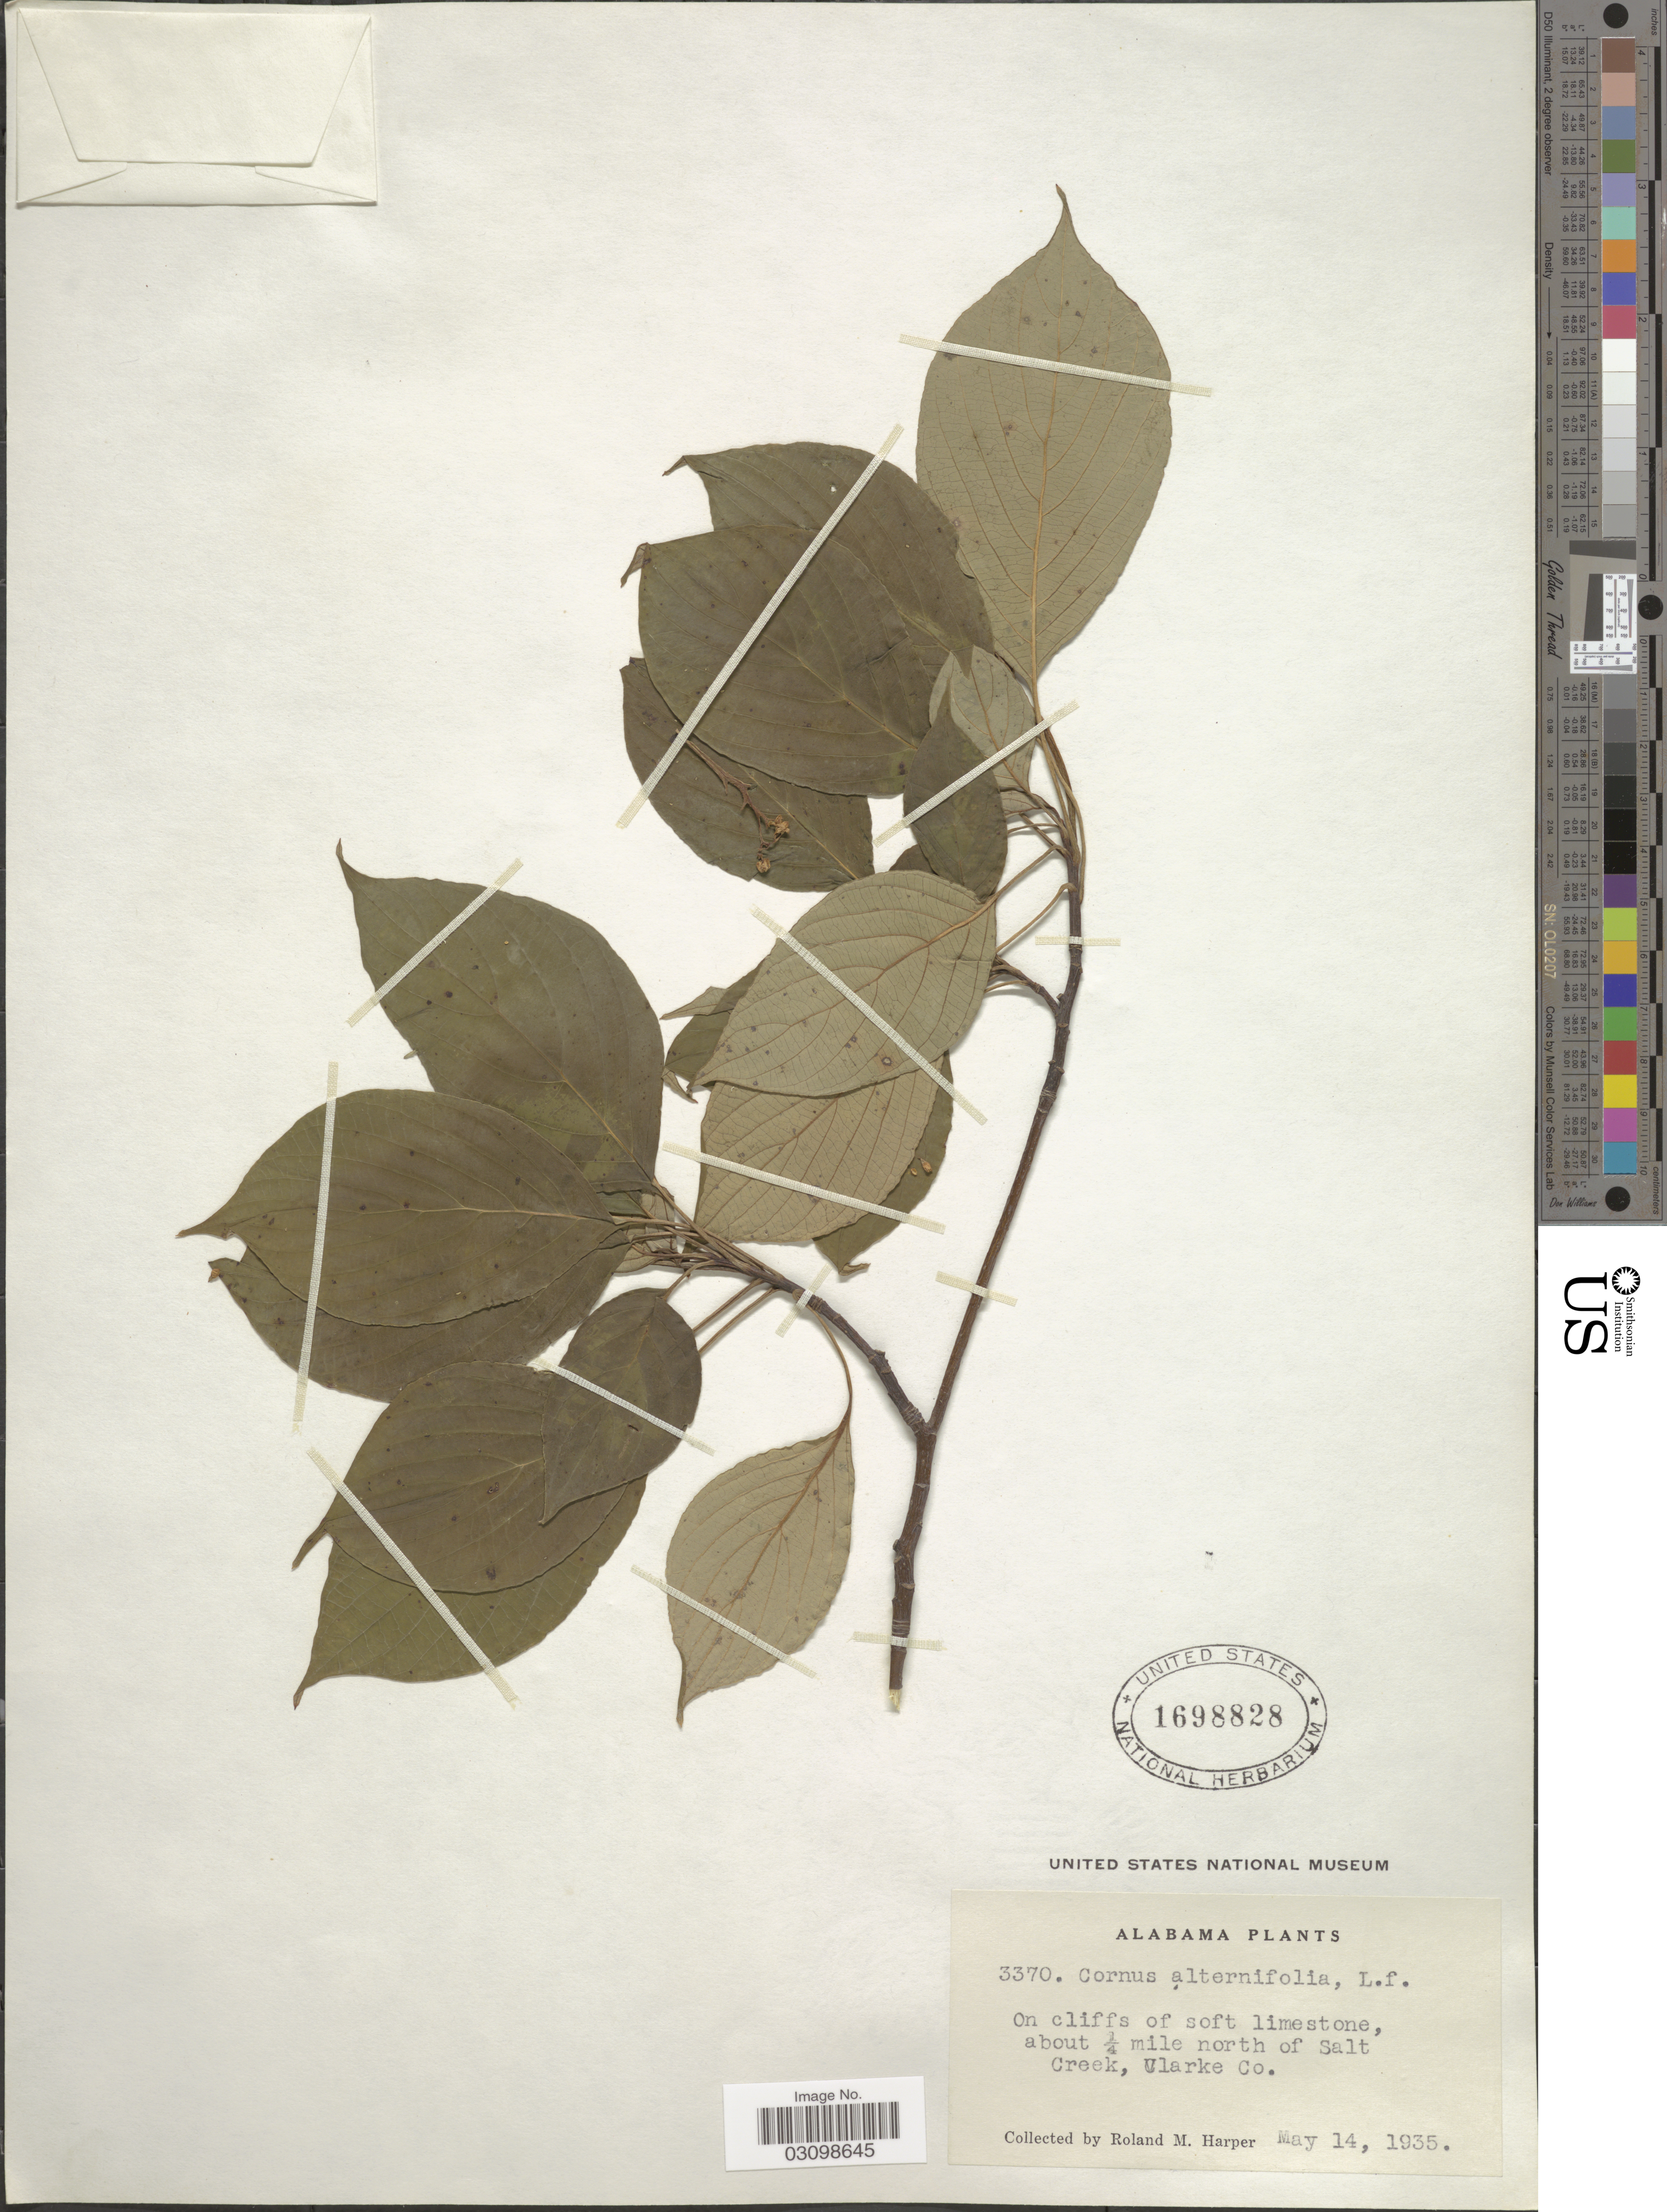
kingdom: Plantae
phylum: Tracheophyta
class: Magnoliopsida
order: Cornales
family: Cornaceae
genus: Cornus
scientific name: Cornus alternifolia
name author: L.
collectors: R. M. Harper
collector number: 3370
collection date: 1935-05-14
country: United States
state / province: Alabama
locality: On cliffs of soft limestone, about ¼ mile north of Salt Creek, Clarke Co.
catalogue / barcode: US 1698828